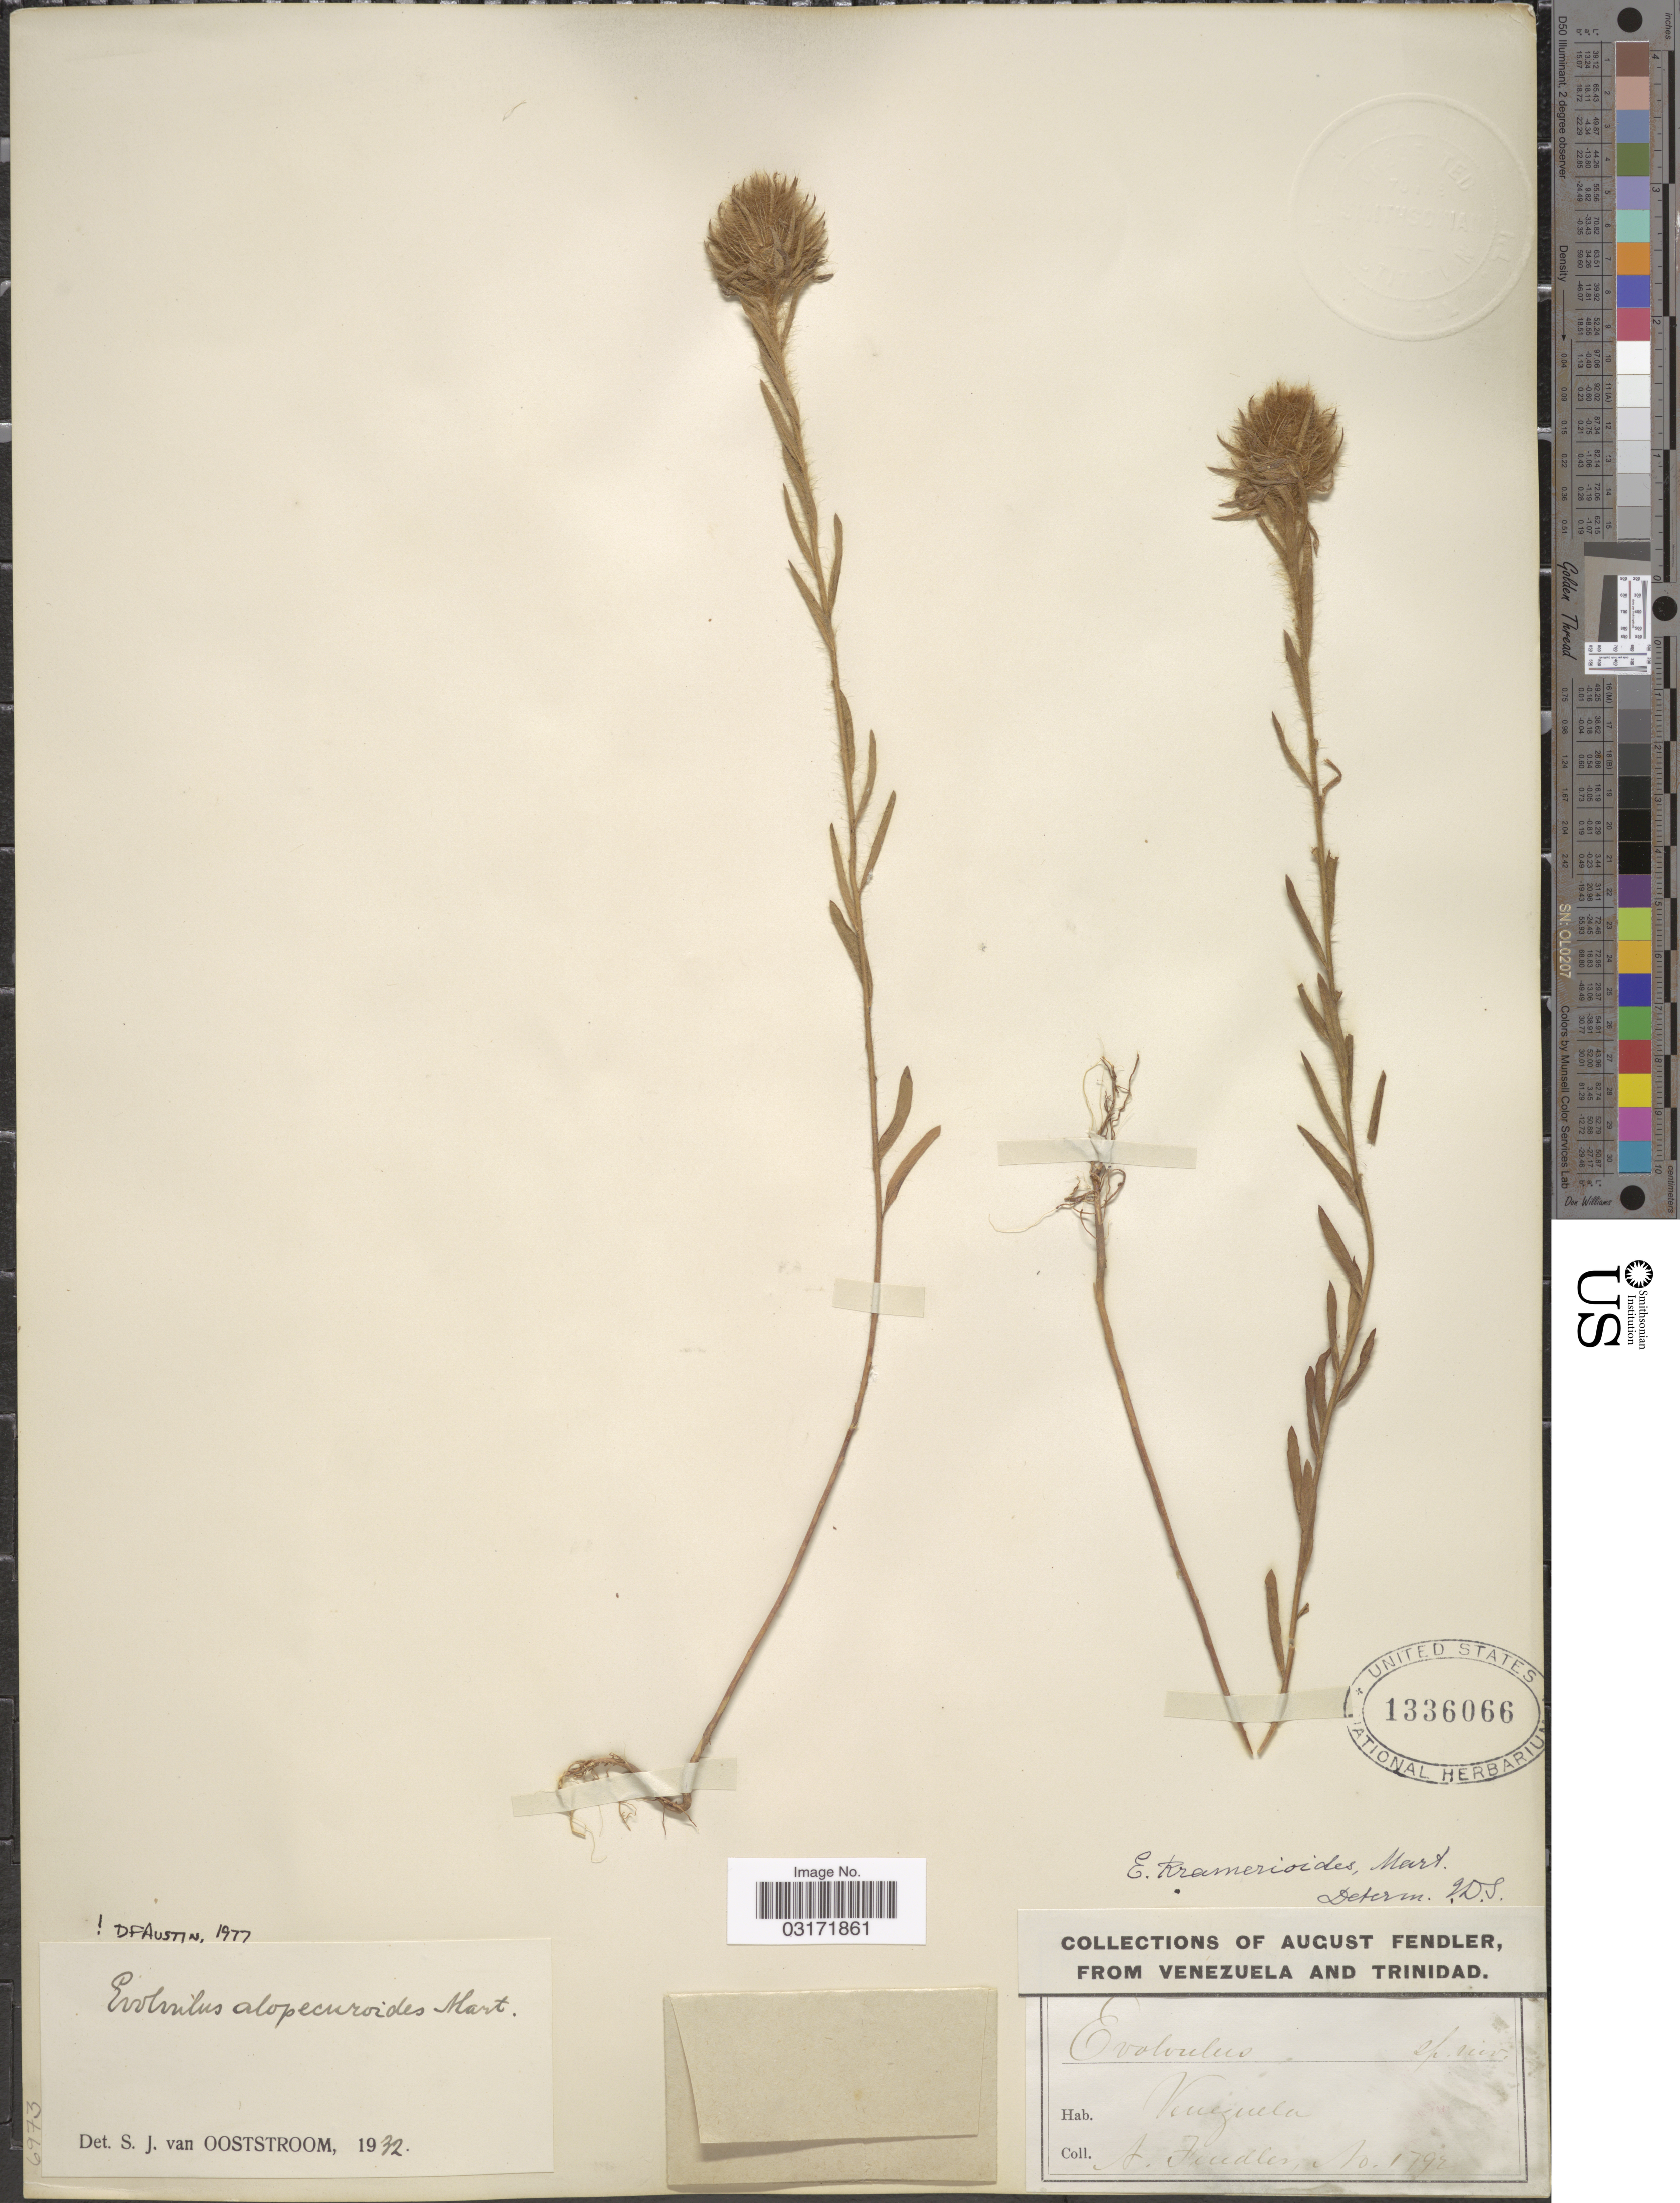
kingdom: Plantae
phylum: Tracheophyta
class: Magnoliopsida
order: Solanales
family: Convolvulaceae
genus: Evolvulus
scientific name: Evolvulus alopecuroides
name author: Mart.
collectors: A. Fendler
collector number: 1792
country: Venezuela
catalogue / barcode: US 1336066